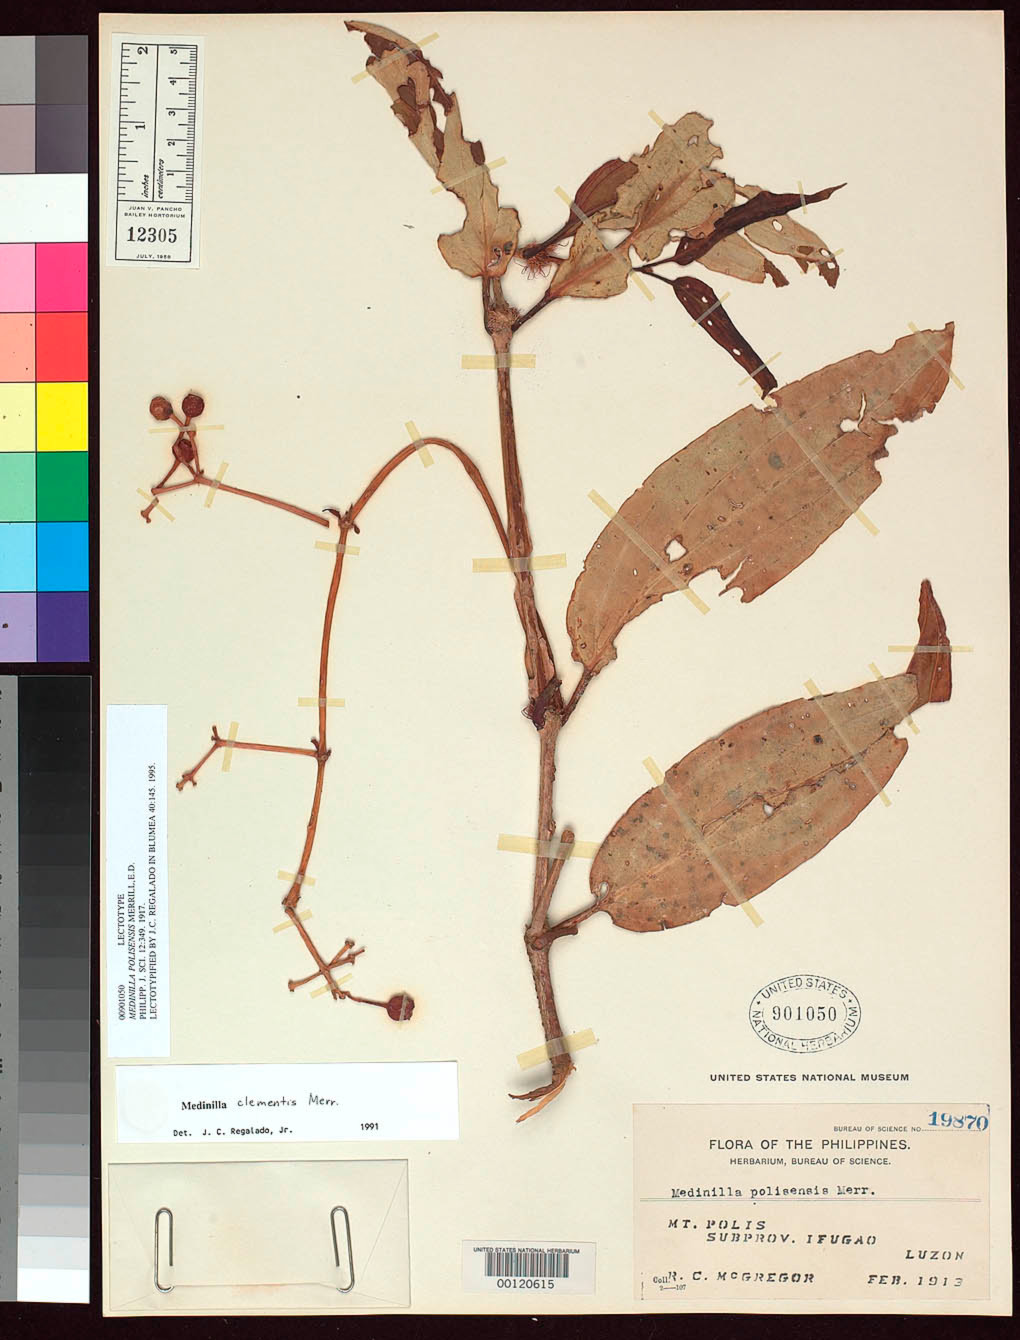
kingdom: Plantae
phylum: Tracheophyta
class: Magnoliopsida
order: Myrtales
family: Melastomataceae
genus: Medinilla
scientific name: Medinilla polisensis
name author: Merr.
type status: Lectotype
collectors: R. C. McGregor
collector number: Bur. Sci. 19870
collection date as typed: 10 Feb 1913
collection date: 1913-02-10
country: Philippines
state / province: Cordillera (Administrative Region)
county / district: Ifugao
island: Luzon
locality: Mt. Polis.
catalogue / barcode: US 901050